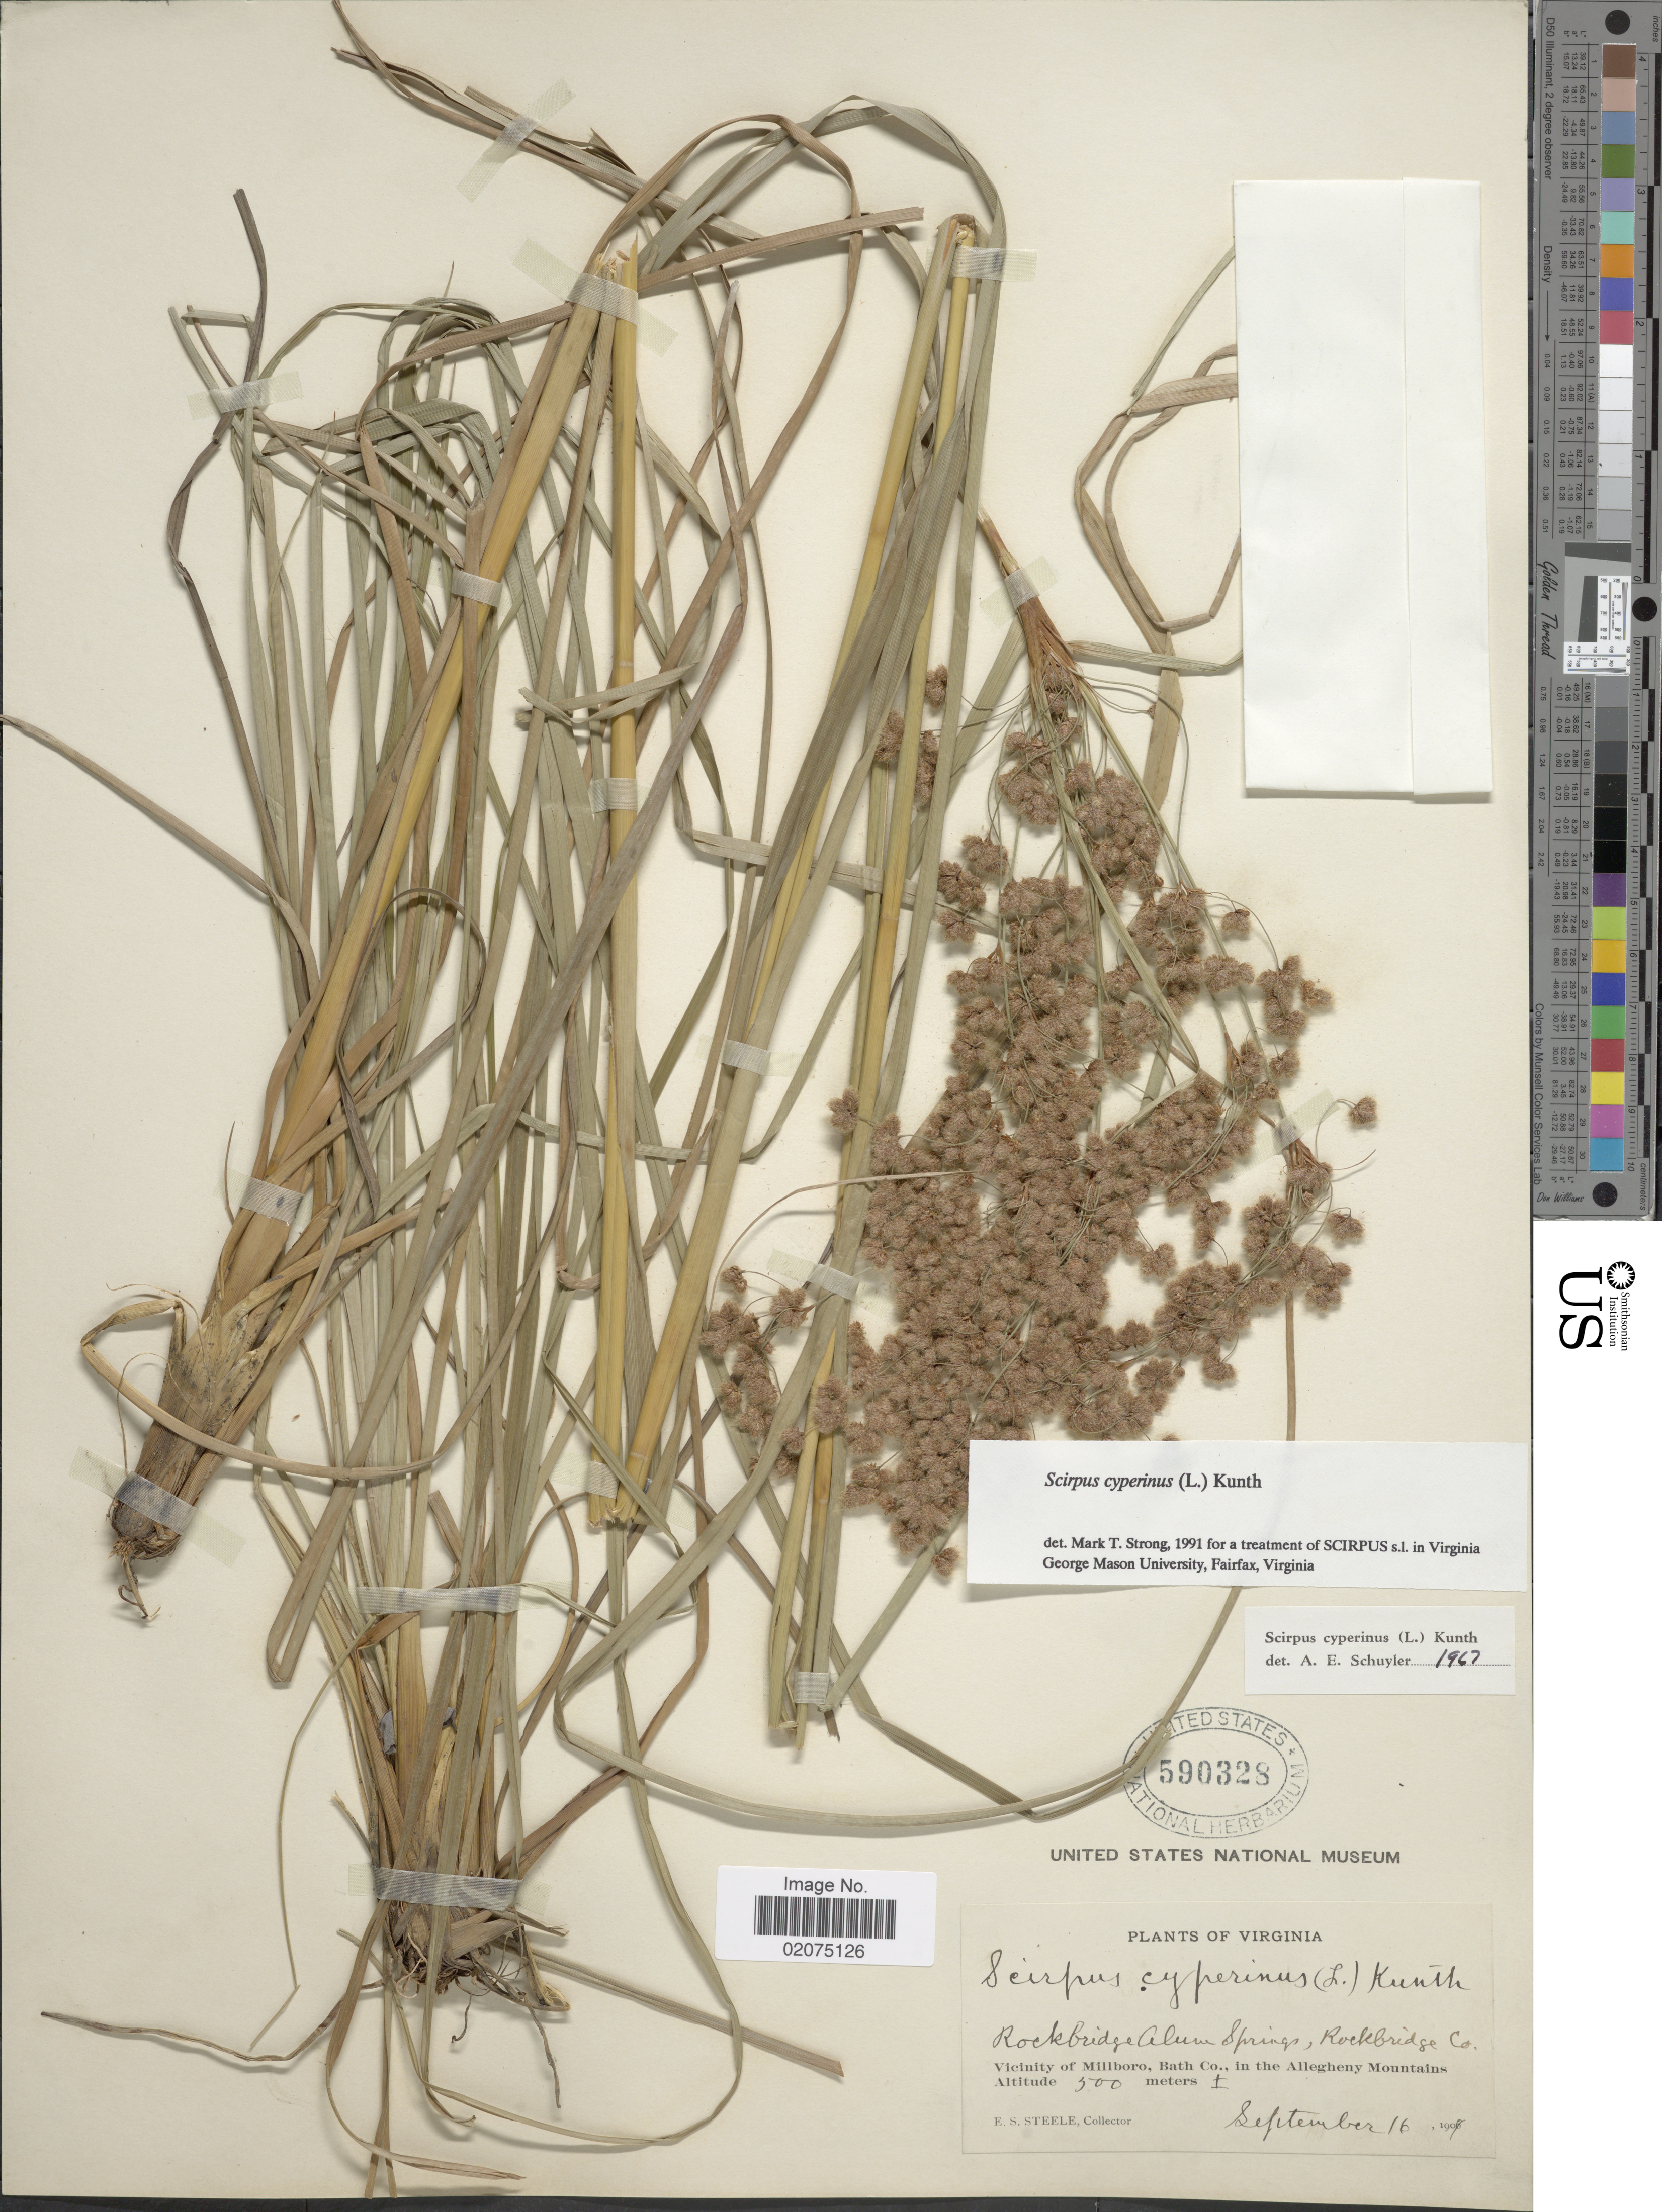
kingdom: Plantae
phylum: Tracheophyta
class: Liliopsida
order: Poales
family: Cyperaceae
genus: Scirpus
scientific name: Scirpus cyperinus (L.) Kunth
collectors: E. Steele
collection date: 1907-09-16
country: United States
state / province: Virginia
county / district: Rockbridge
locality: Rockbridge Alum Springs.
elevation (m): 500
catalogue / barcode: US 590328